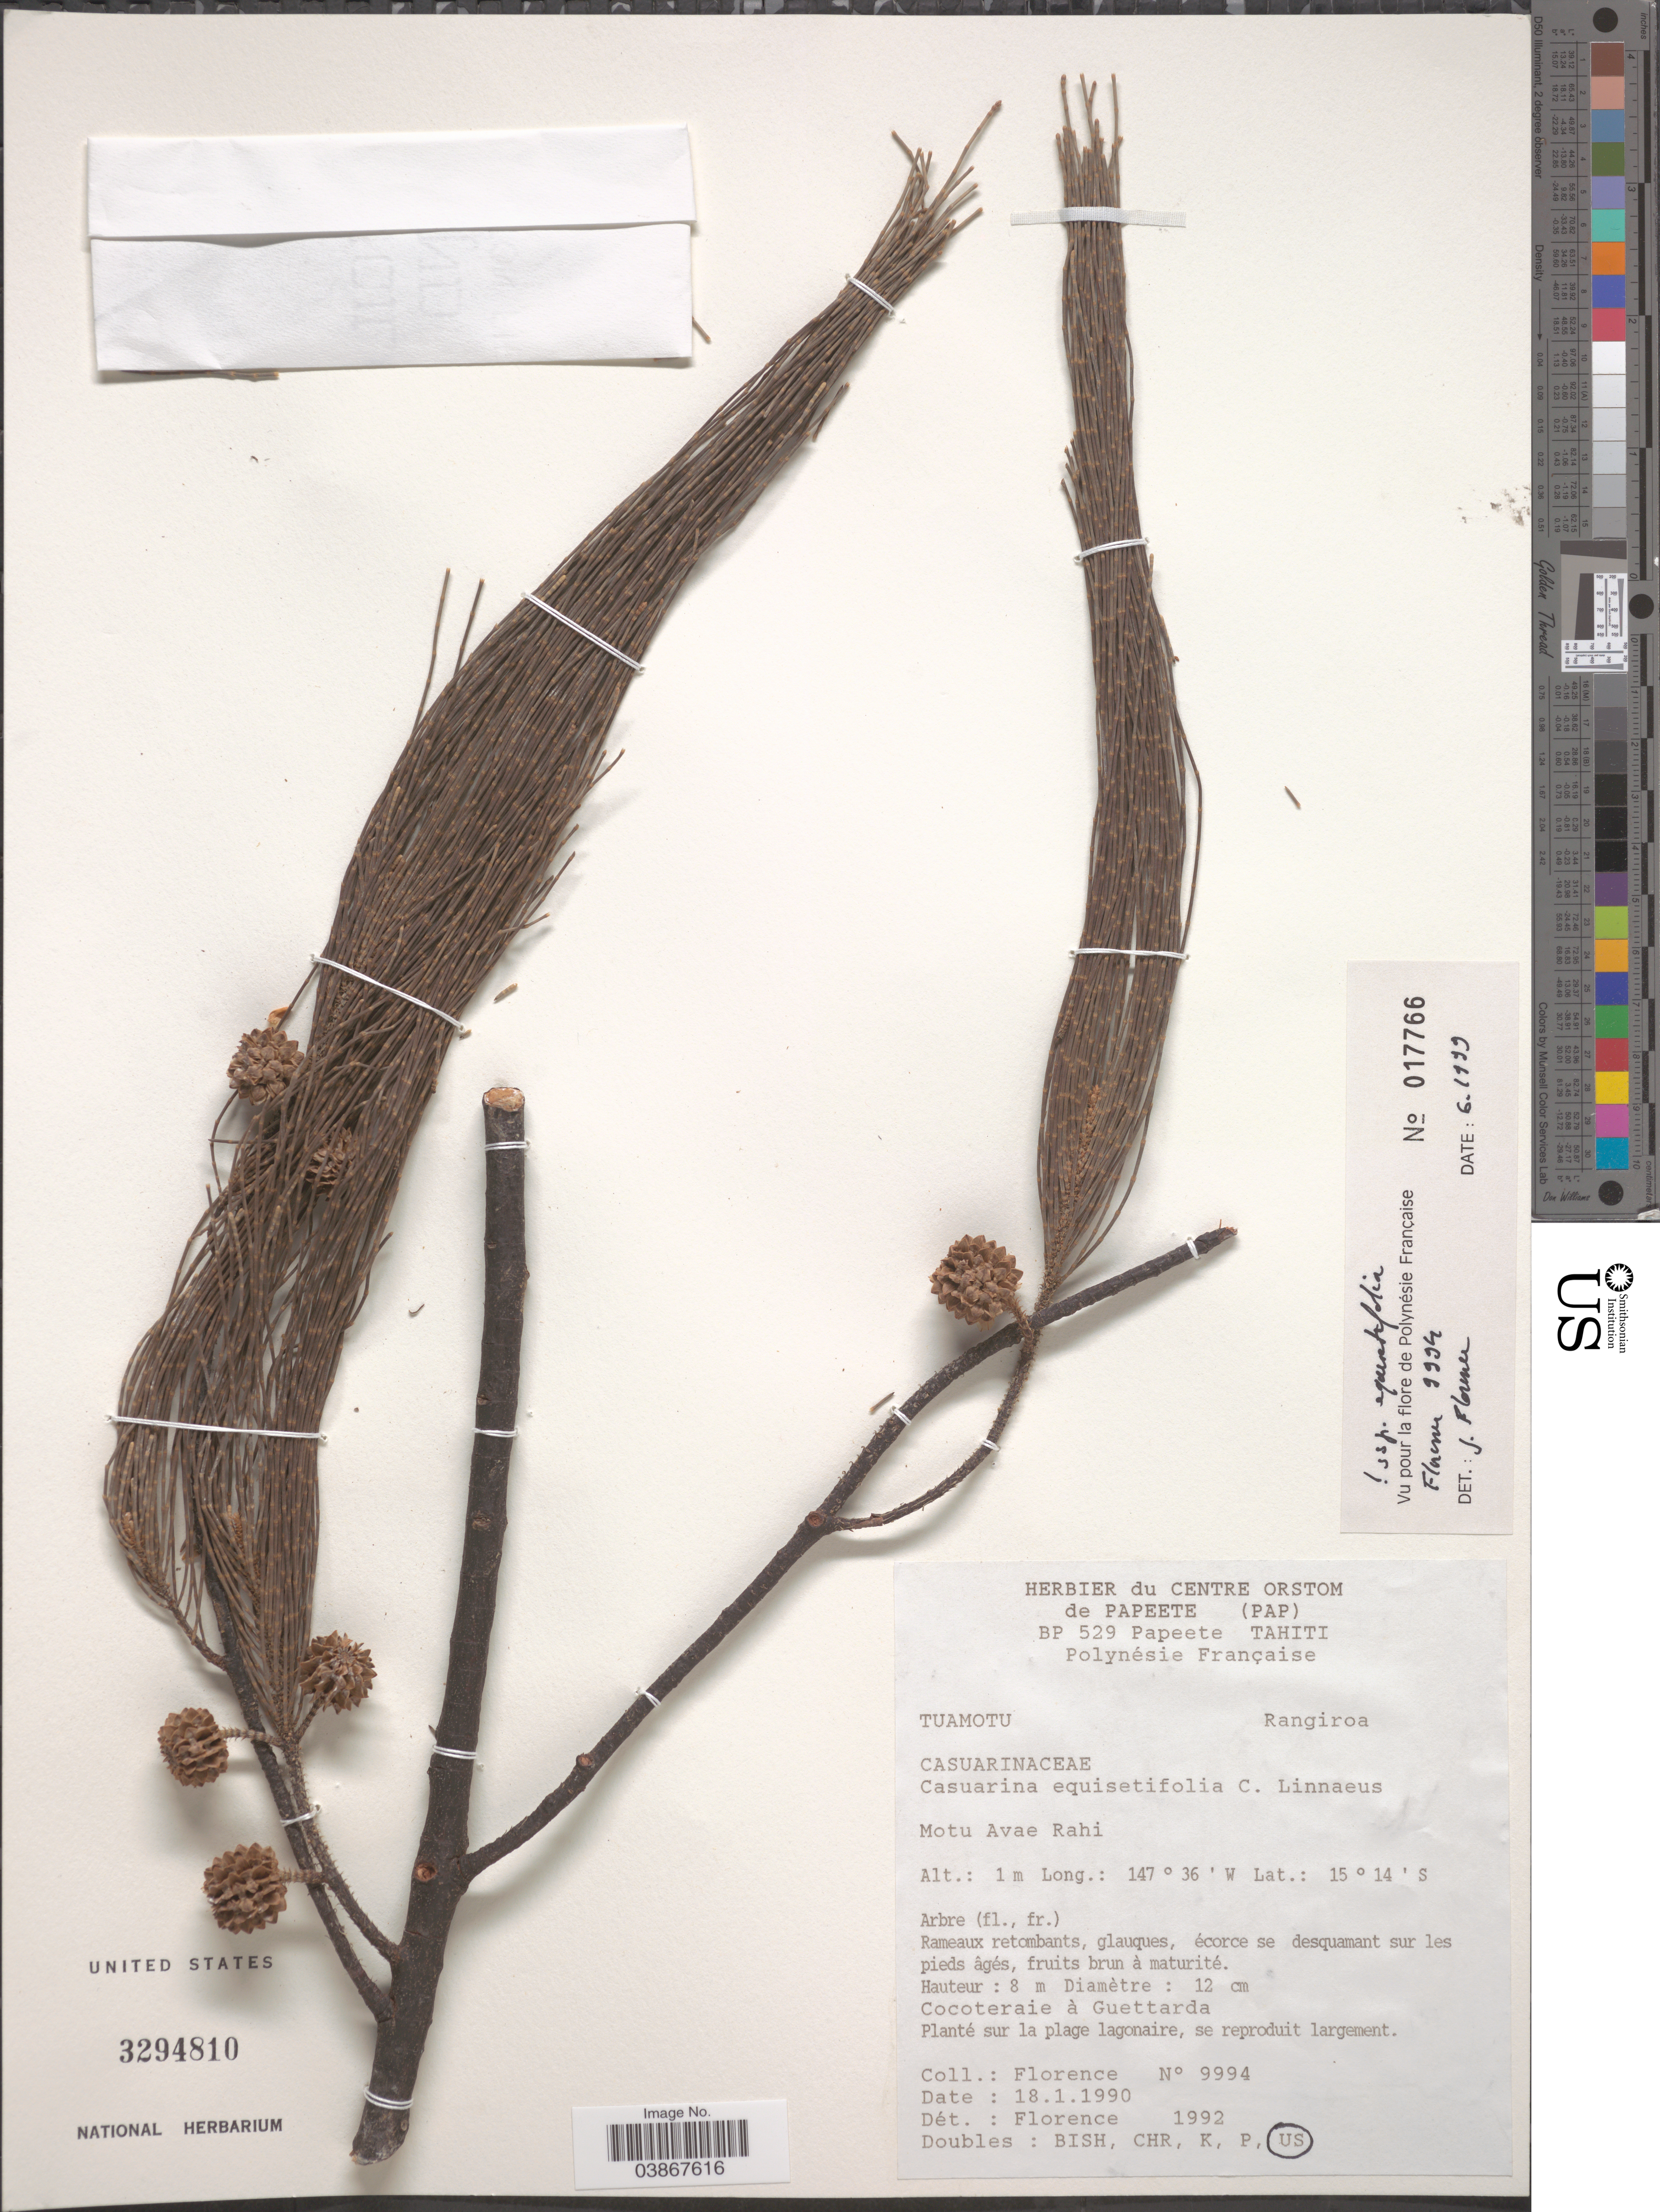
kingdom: Plantae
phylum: Tracheophyta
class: Magnoliopsida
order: Fagales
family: Casuarinaceae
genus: Casuarina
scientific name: Casuarina equisetifolia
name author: L.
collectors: -. Florence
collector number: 9994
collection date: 1990-01-18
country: French Polynesia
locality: Tuamotu. Rangiroa [unsure placement]. Motu Avae Rahi.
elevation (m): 1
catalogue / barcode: US 3294810